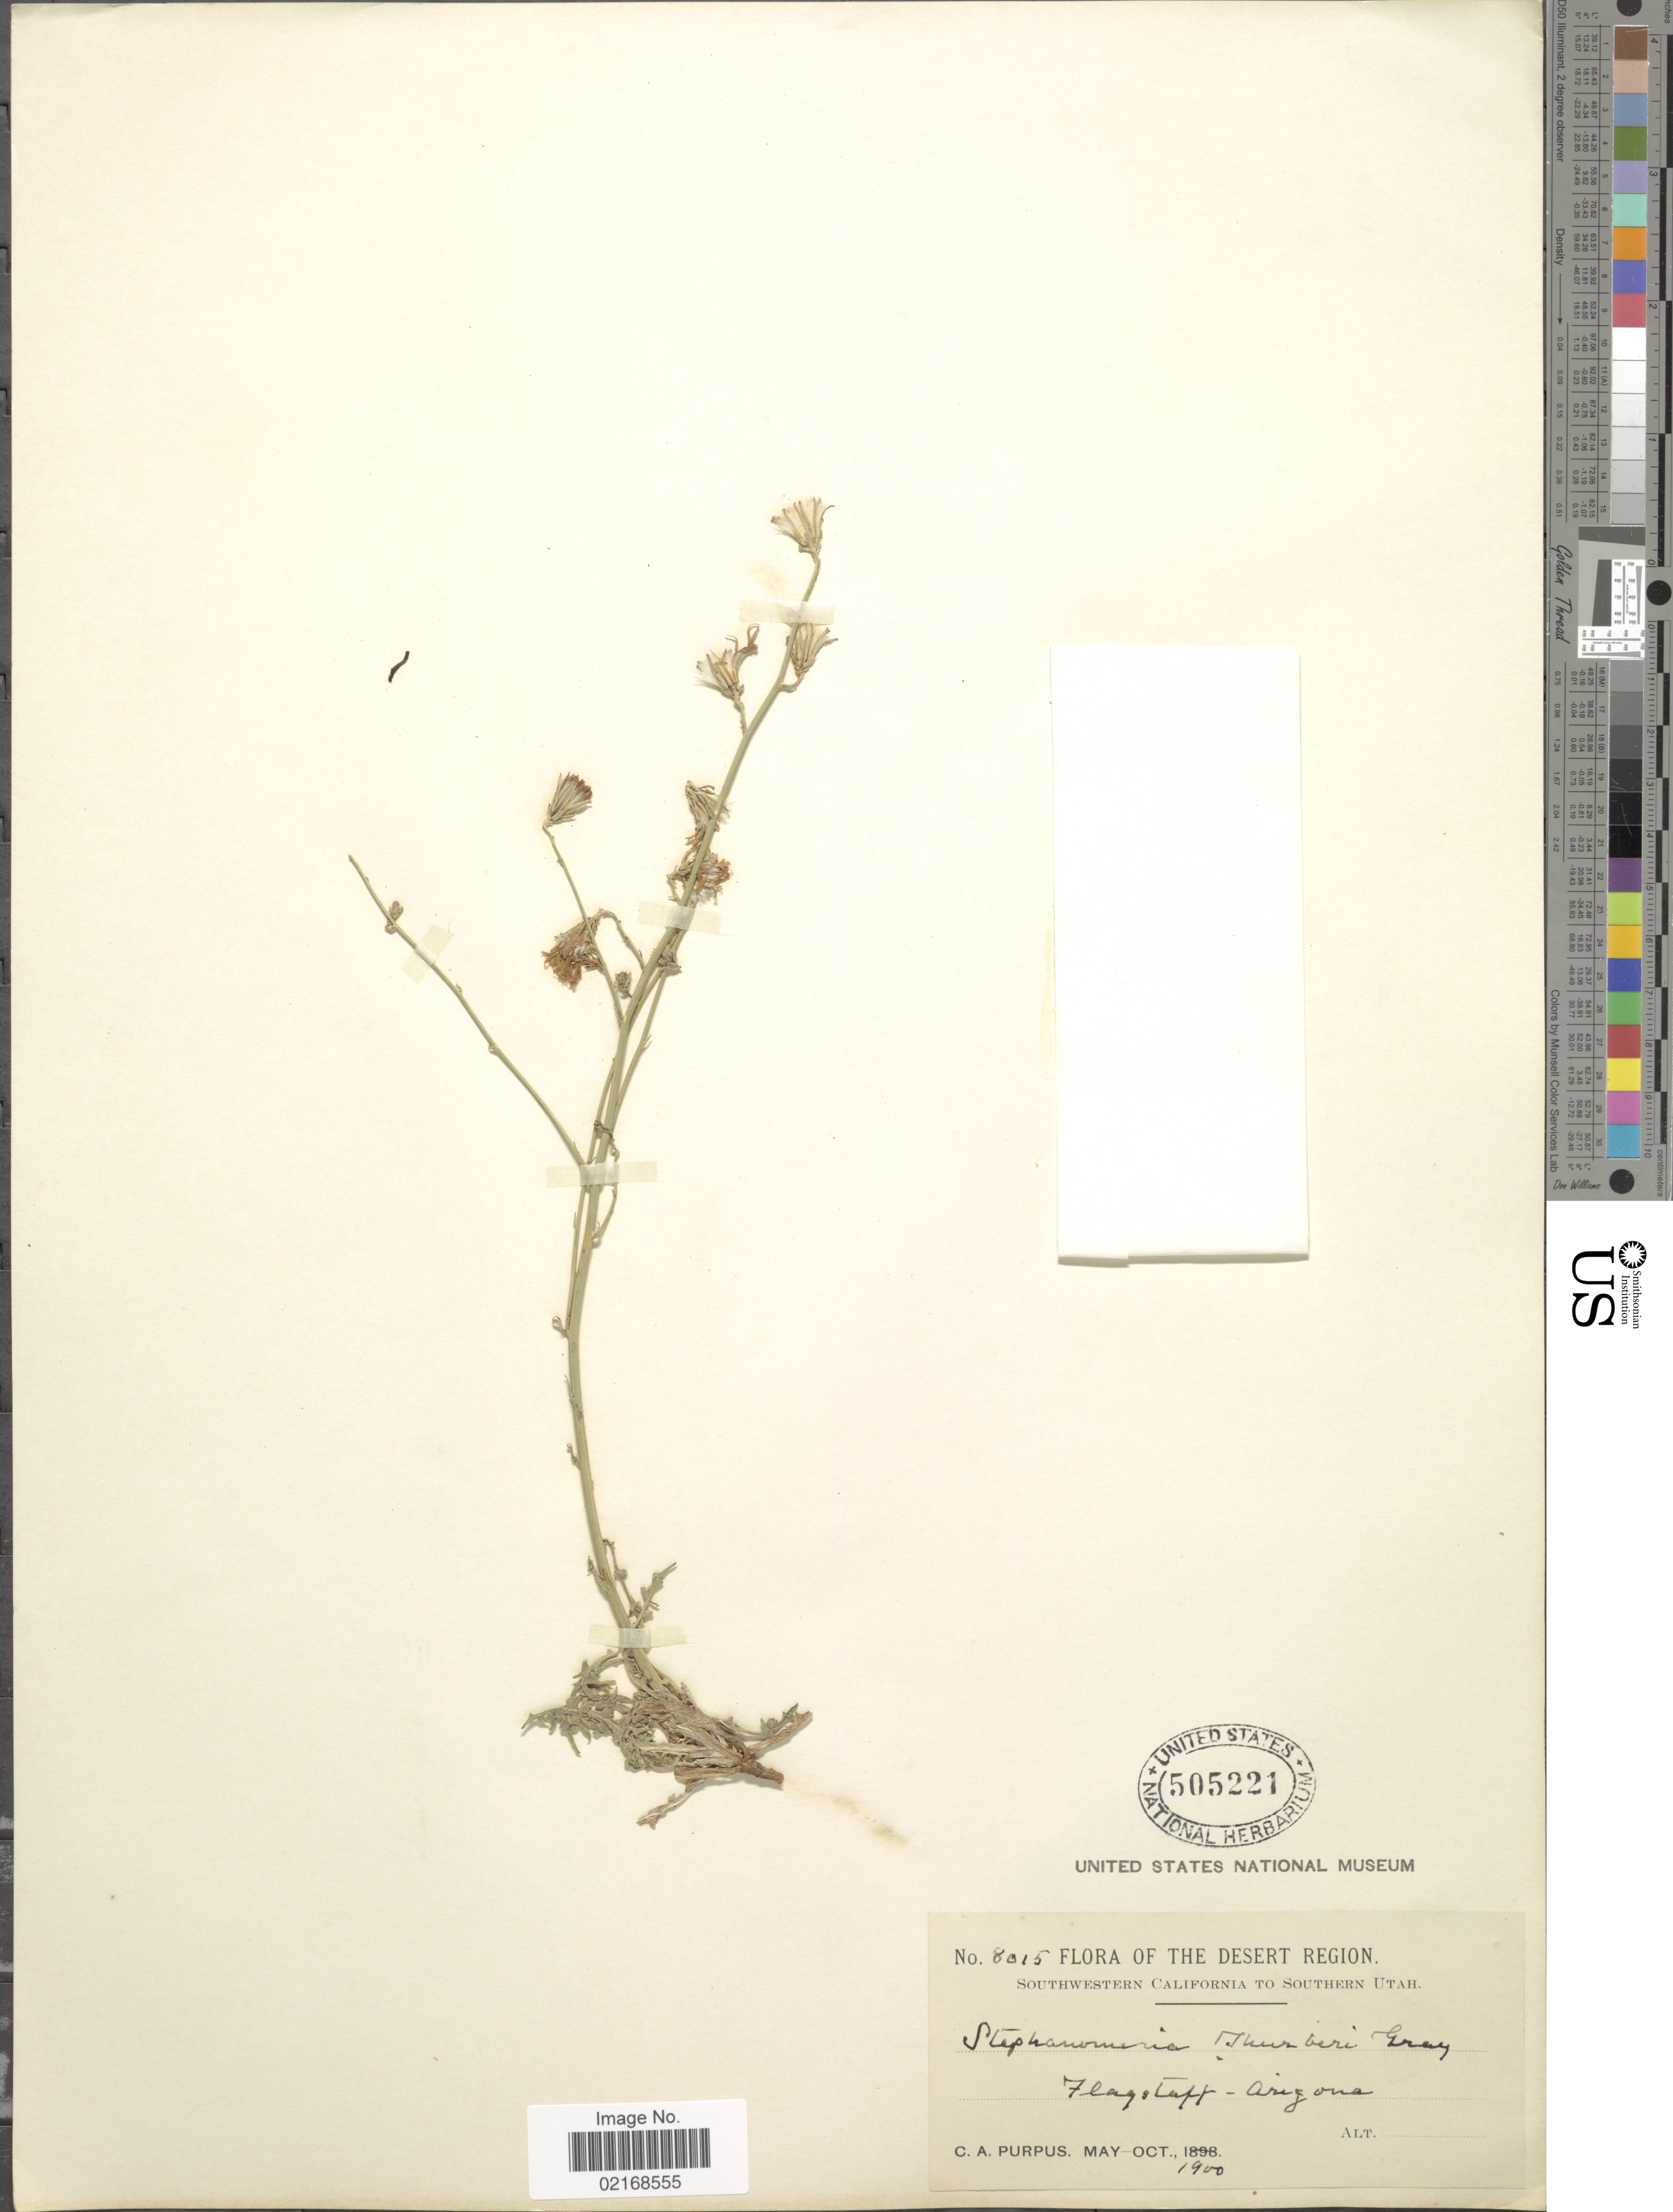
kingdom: Plantae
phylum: Tracheophyta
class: Magnoliopsida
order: Asterales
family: Asteraceae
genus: Stephanomeria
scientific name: Stephanomeria thurberi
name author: A. Gray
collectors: C. A. Purpus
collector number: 8015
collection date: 1900-05/1900-10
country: United States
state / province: Arizona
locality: The Desert Region, Flagstaff, Arizona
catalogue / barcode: US 505221